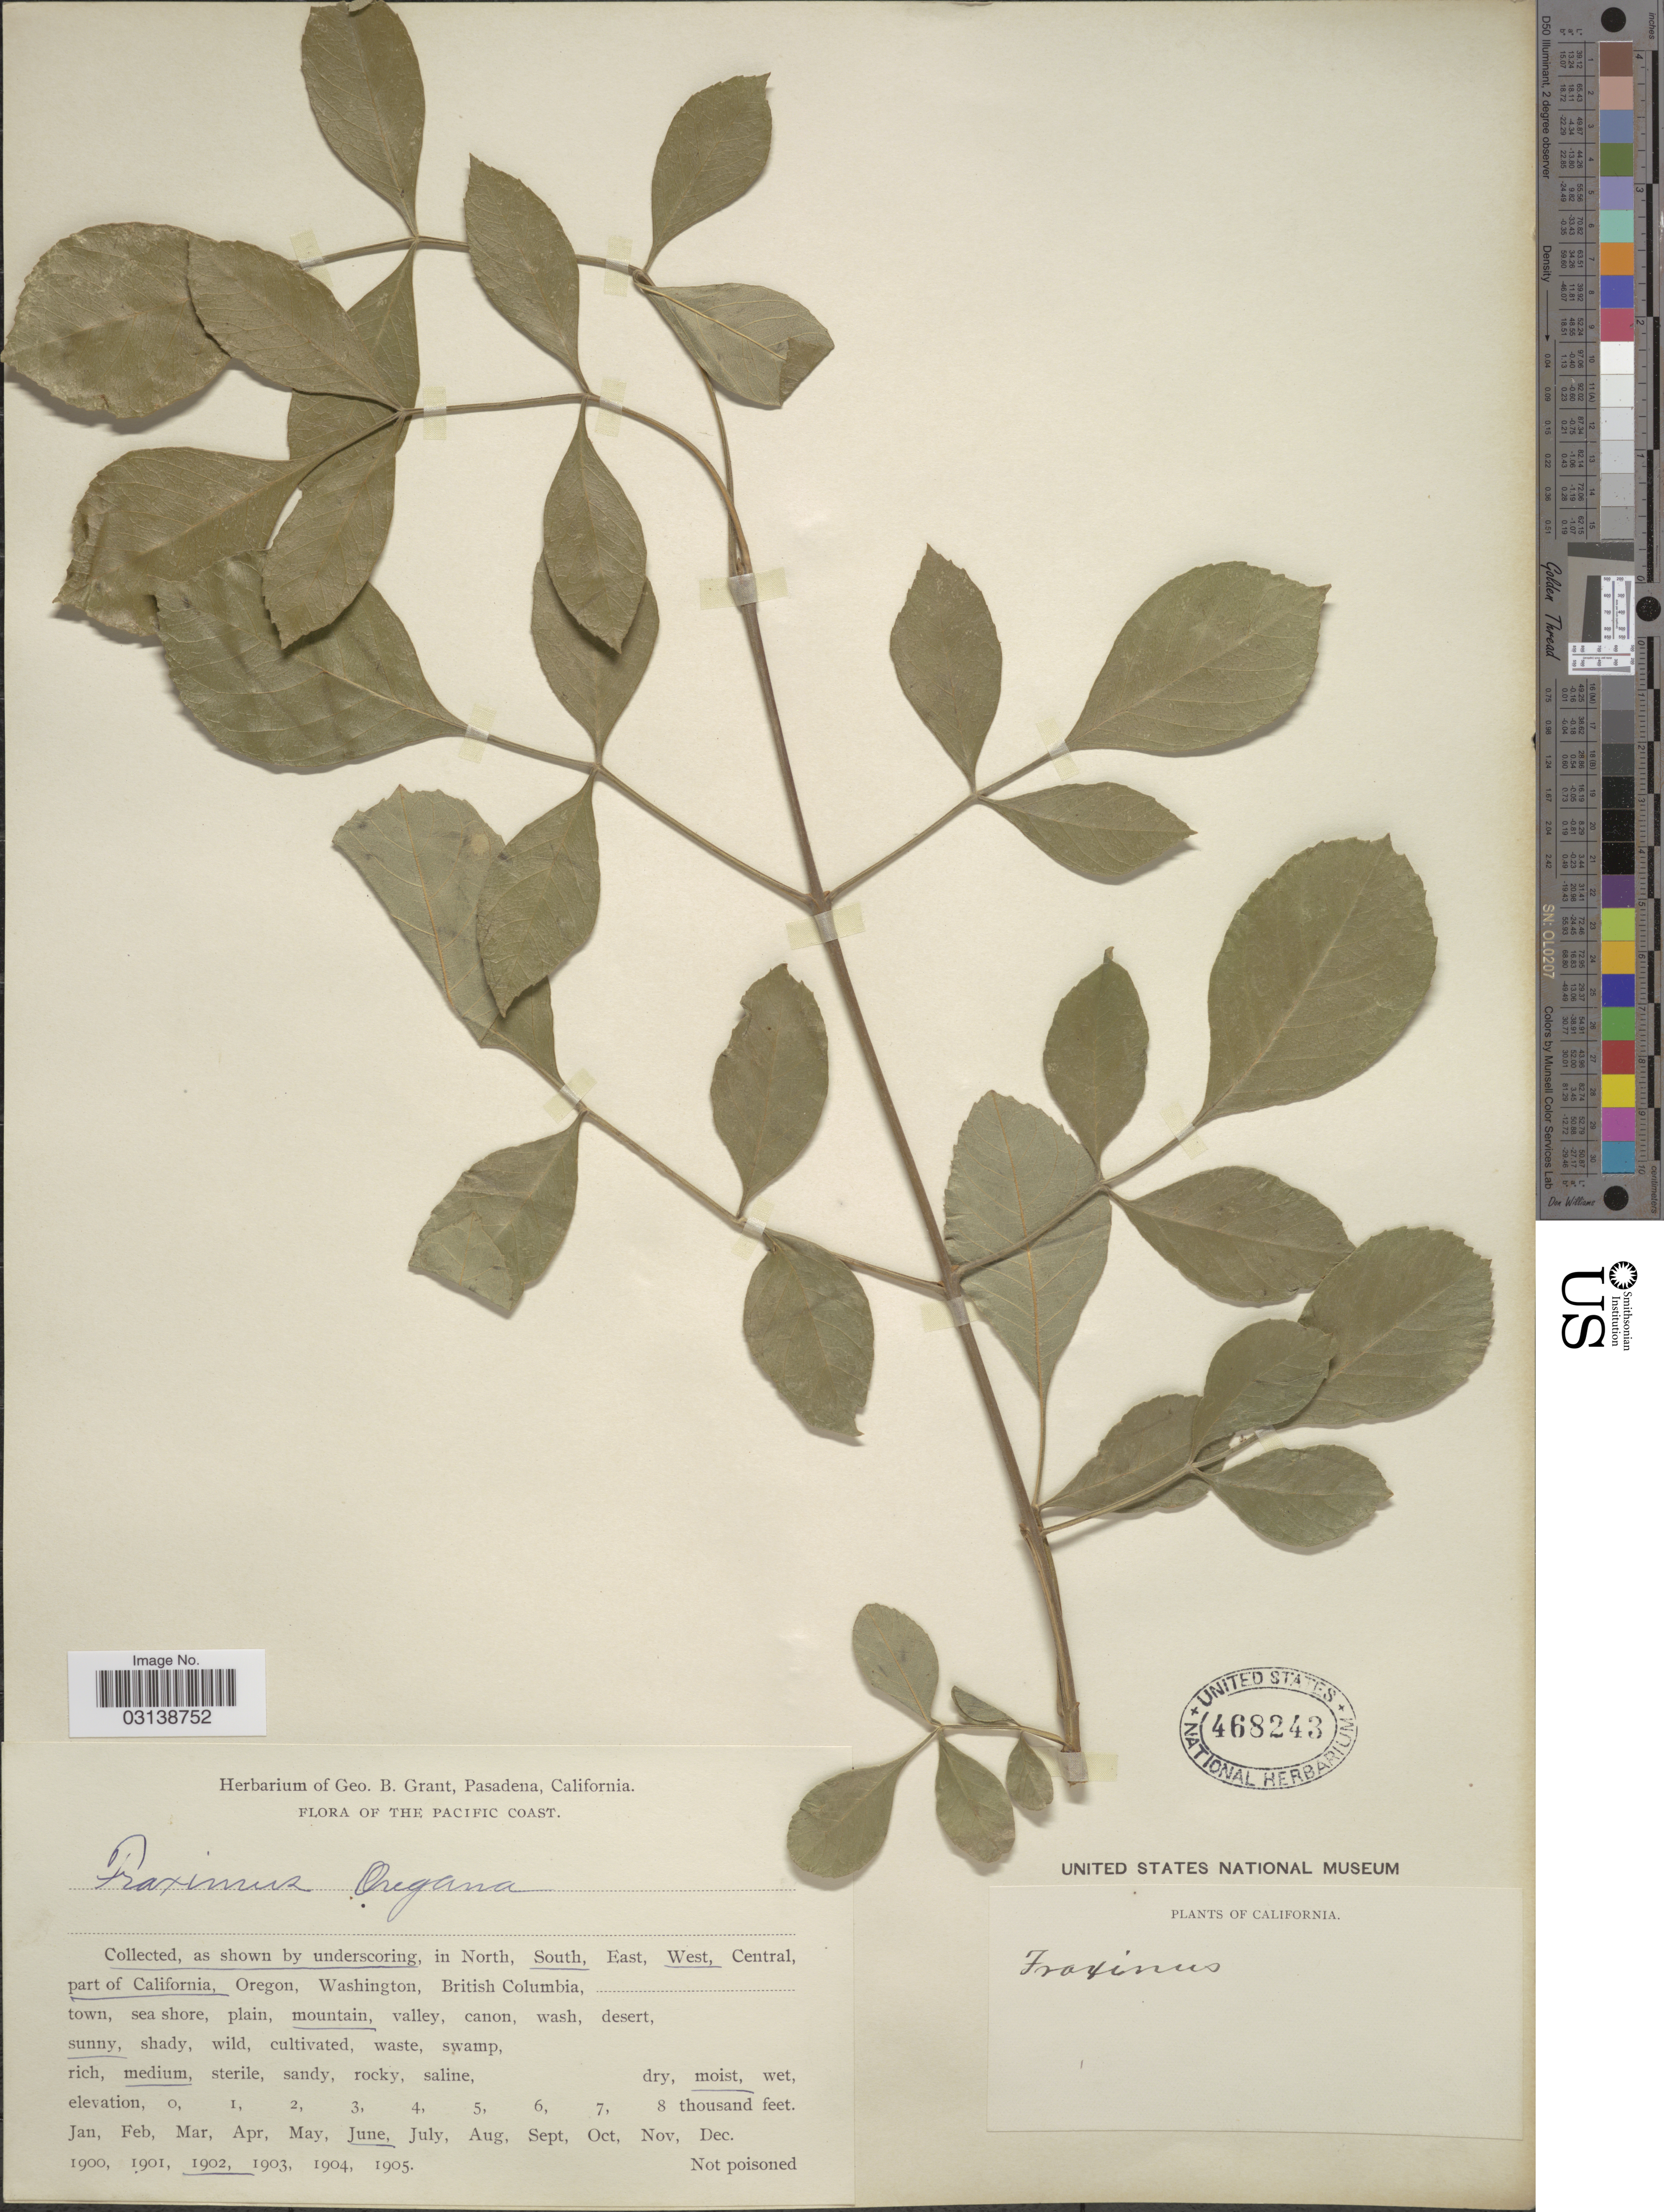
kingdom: Plantae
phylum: Tracheophyta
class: Magnoliopsida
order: Lamiales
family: Oleaceae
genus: Fraxinus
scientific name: Fraxinus latifolia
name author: Benth.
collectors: ex herb. Geo. B. Grant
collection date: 1902-06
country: United States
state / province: California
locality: The Pacific Coast. South, West, part of California. Mountain.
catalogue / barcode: US 468243